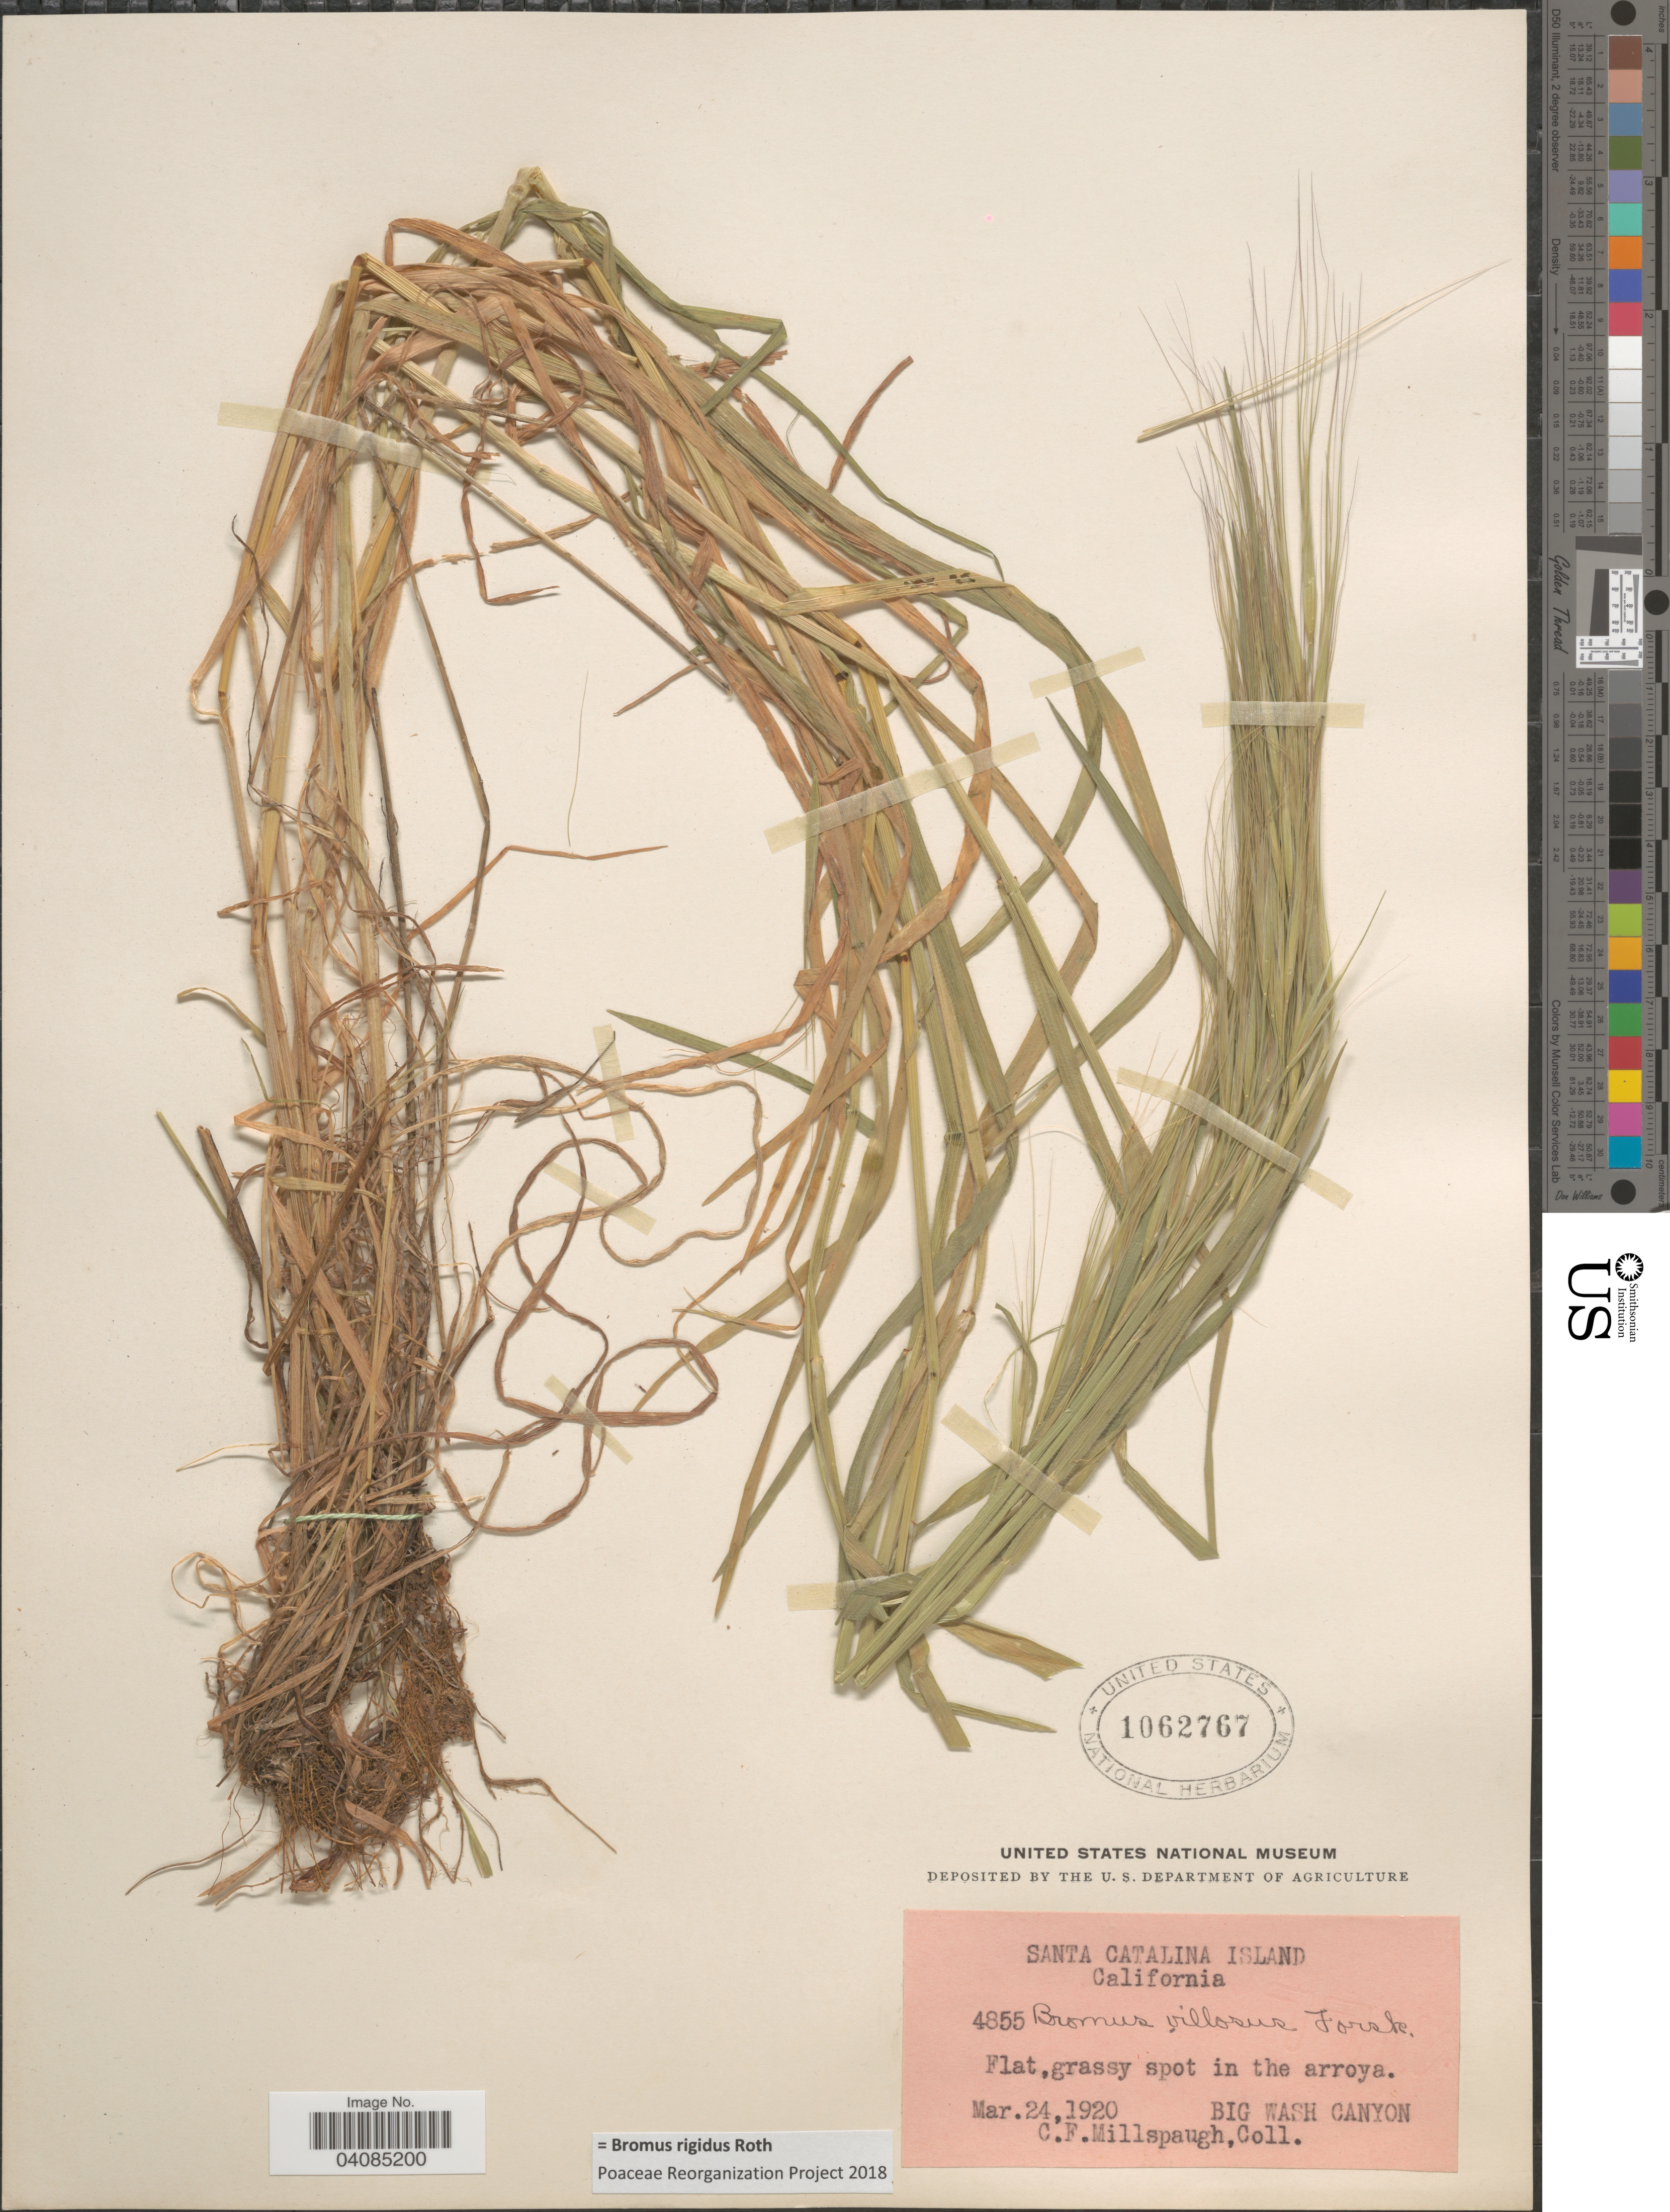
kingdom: Plantae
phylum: Tracheophyta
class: Liliopsida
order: Poales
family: Poaceae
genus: Bromus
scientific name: Bromus rigidus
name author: Roth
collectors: C. F. Millspaugh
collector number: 4855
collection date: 1920-03-24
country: United States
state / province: California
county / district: Los Angeles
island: Santa Catalina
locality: Santa Catalina Island. Flat, grassy spot in the arroya. Big Wash Canyon.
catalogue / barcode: US 1062767